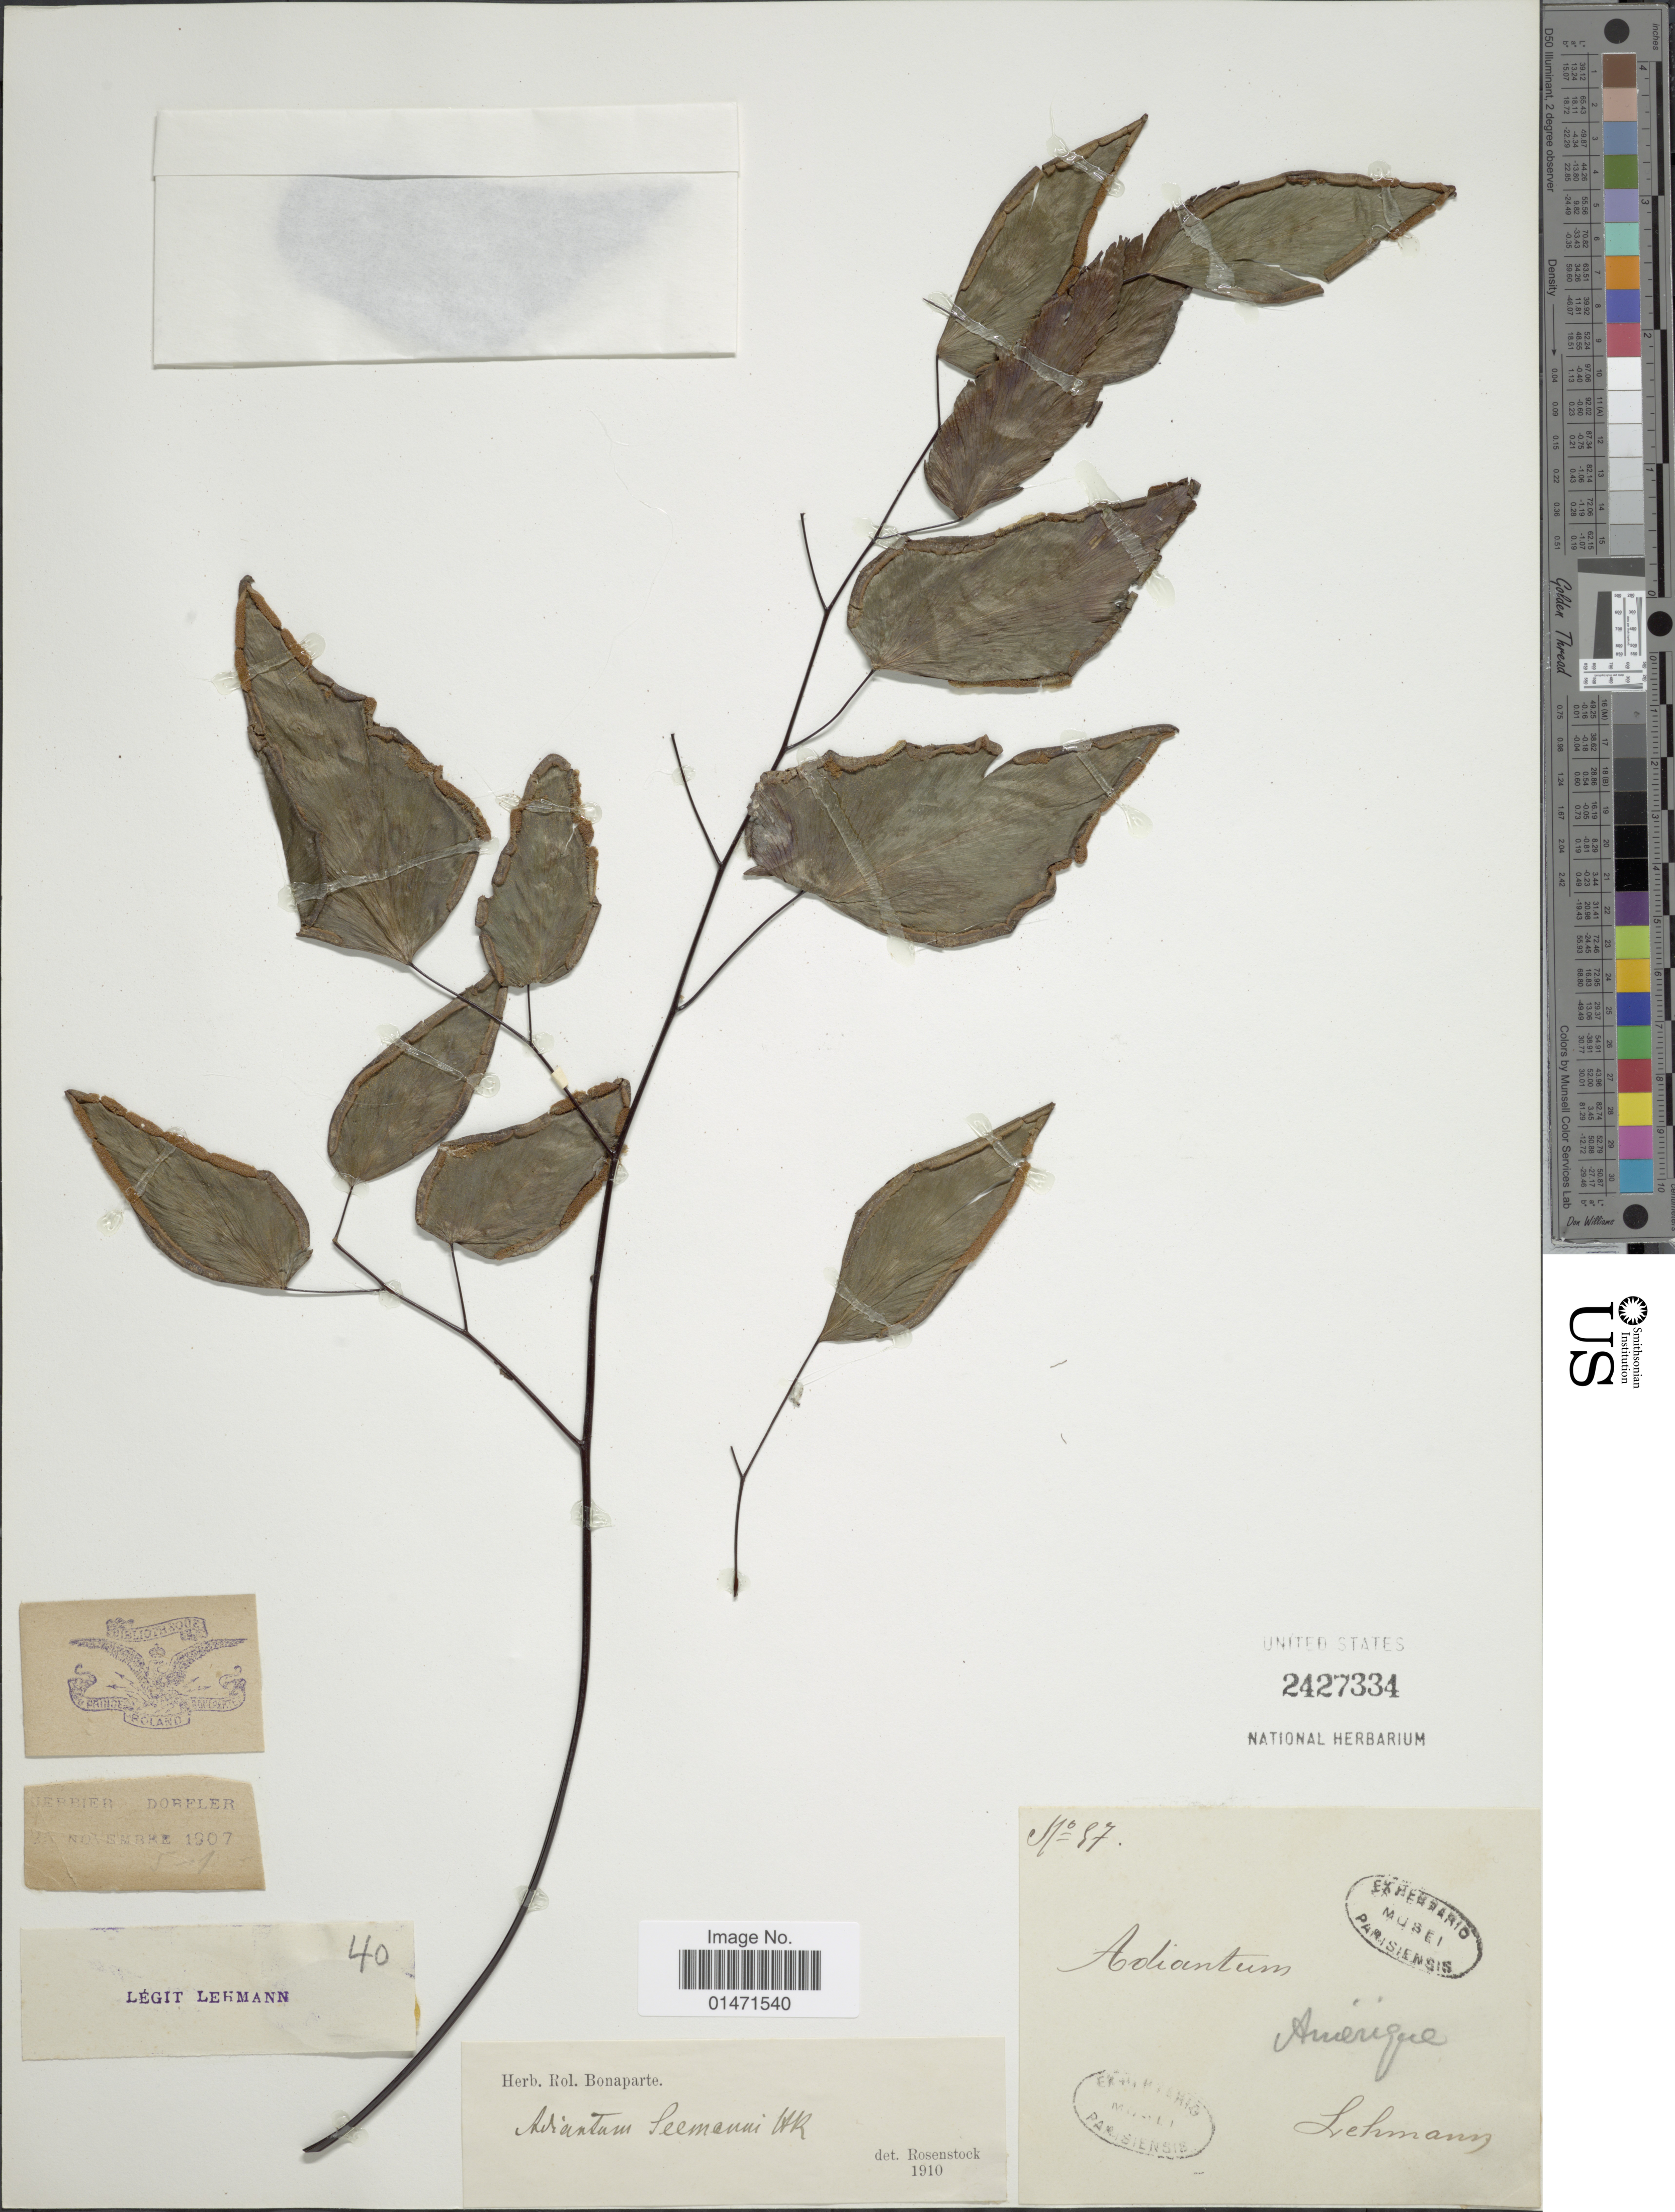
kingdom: Plantae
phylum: Tracheophyta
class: Polypodiopsida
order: Polypodiales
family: Pteridaceae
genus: Adiantum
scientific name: Adiantum seemannii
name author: Hook.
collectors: -. Lehmann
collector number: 57*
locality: Amerique [interpreted]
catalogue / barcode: US 2427334